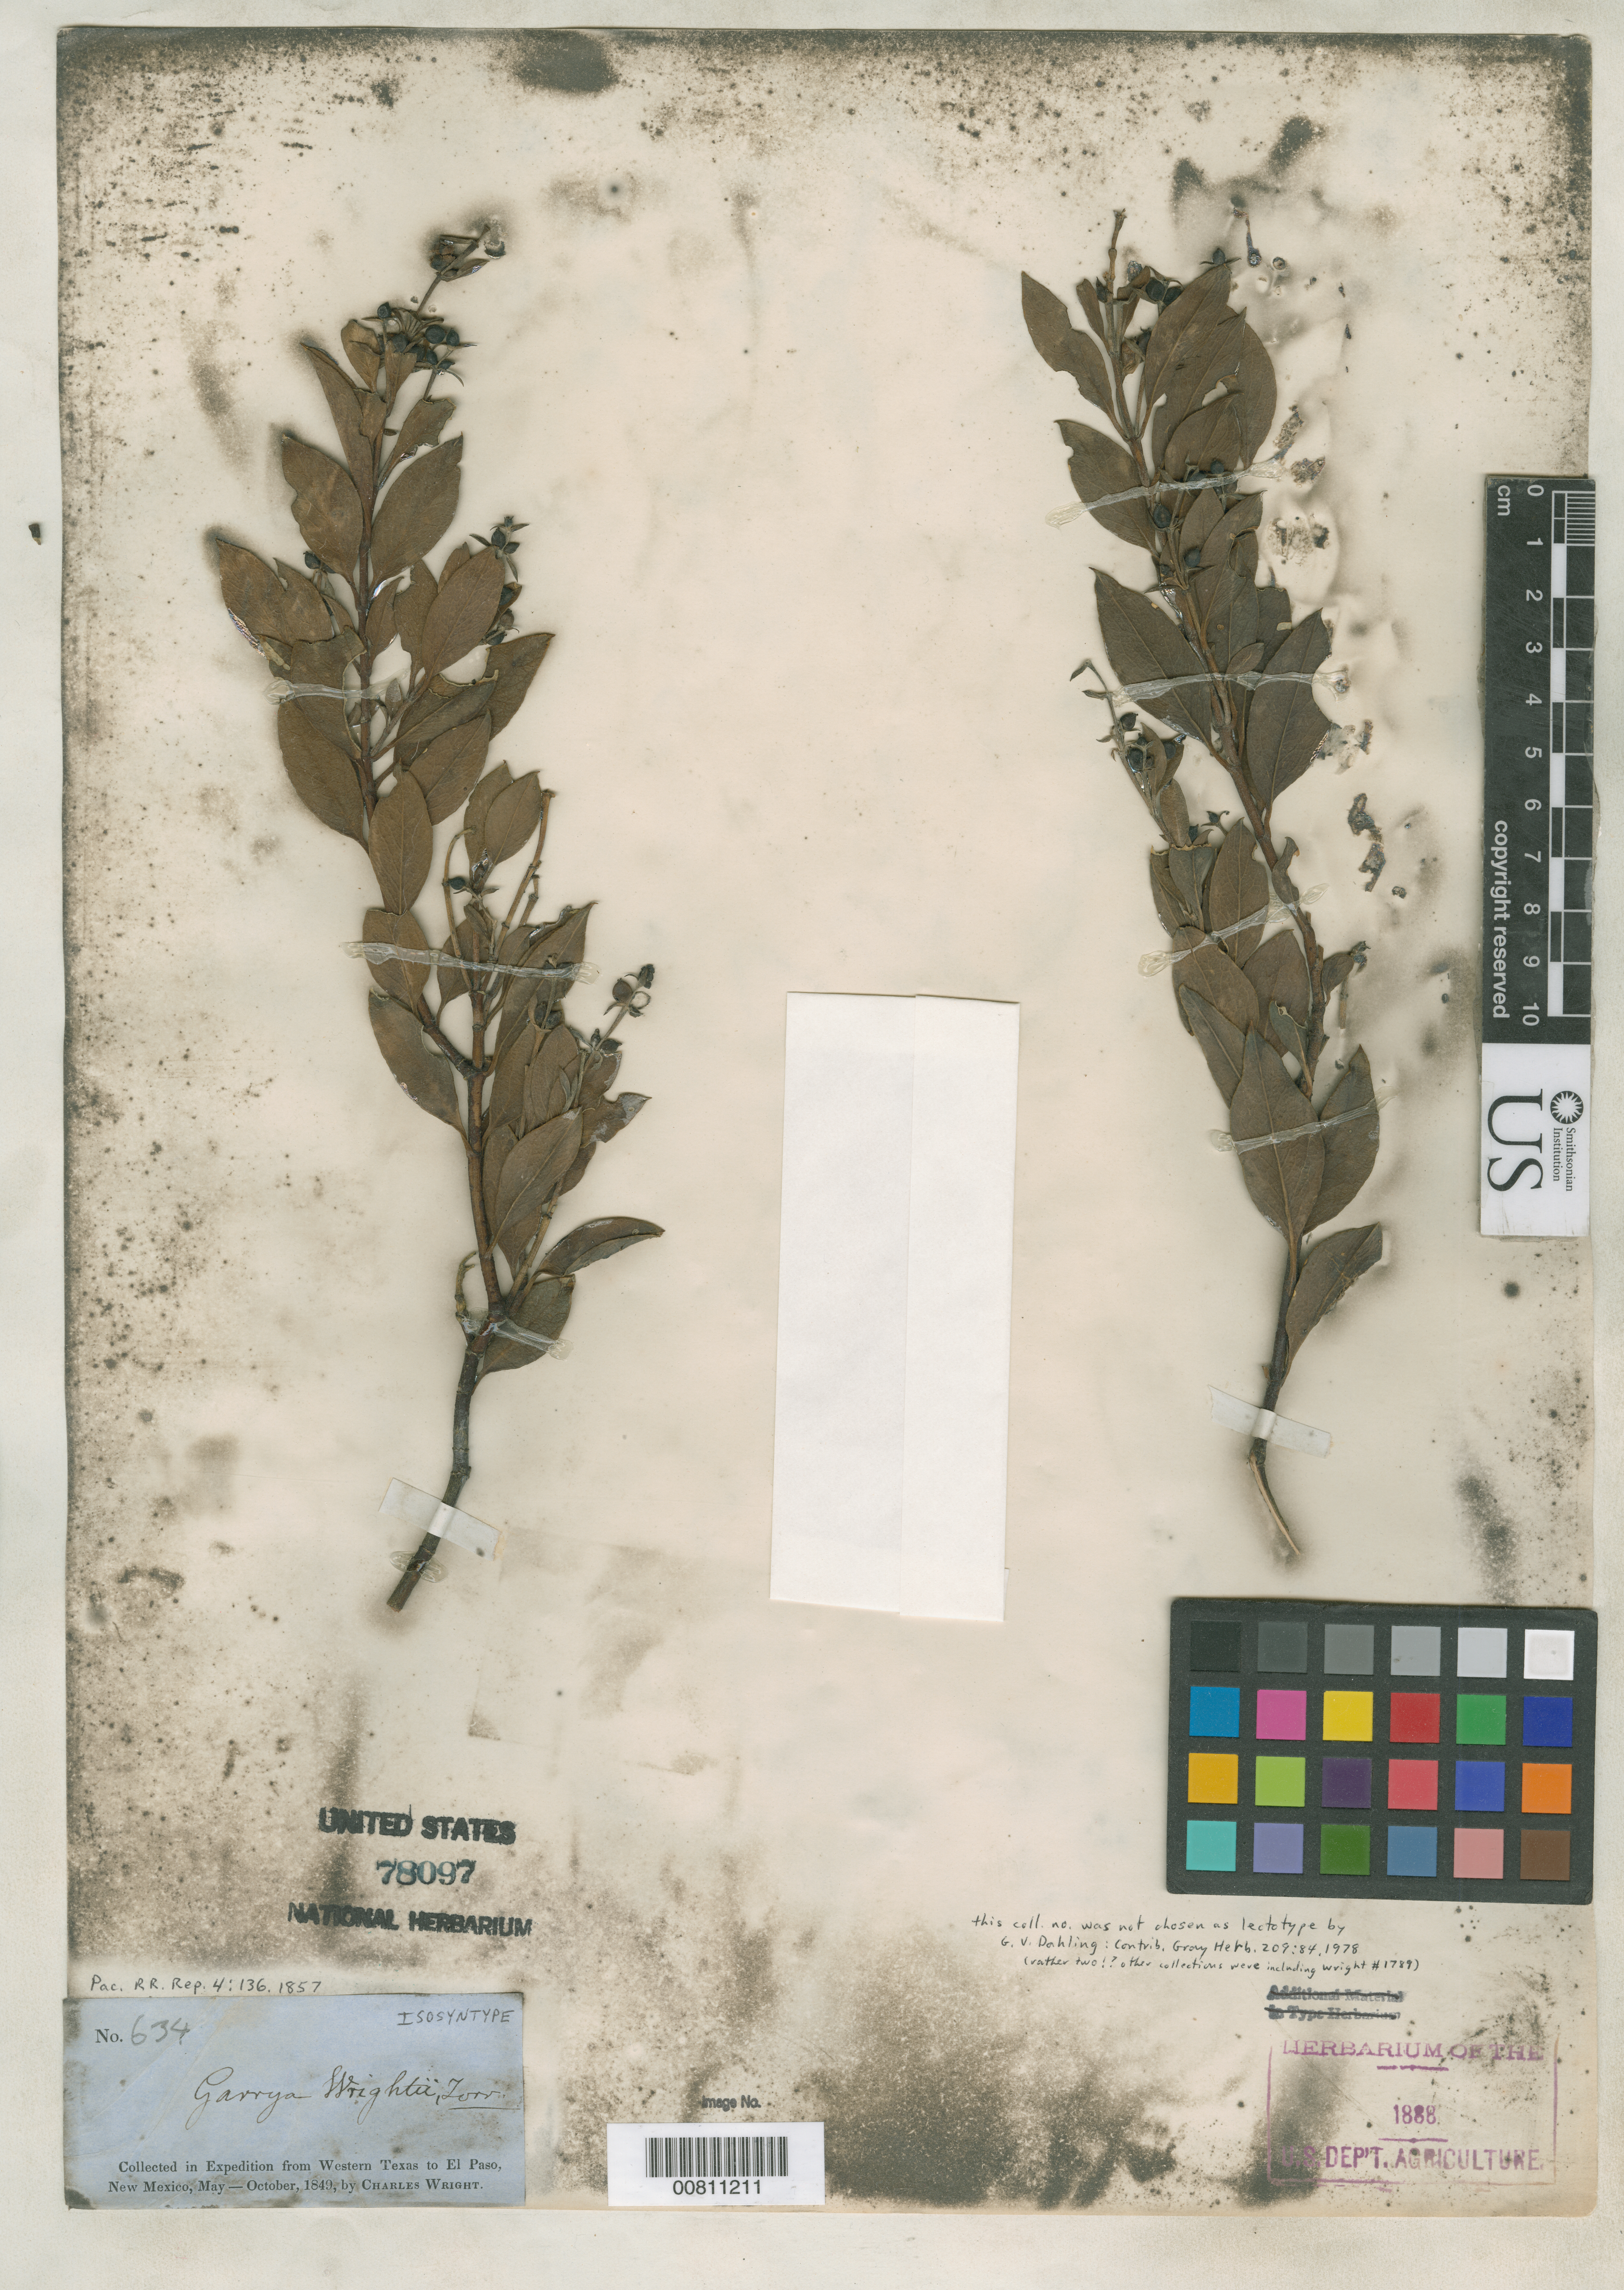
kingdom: Plantae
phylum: Tracheophyta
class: Magnoliopsida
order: Garryales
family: Garryaceae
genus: Garrya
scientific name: Garrya wrightii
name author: Torr.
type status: Isosyntype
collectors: C. Wright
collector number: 634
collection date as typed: May 1849 to -- Oct 1849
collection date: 1849-05/1849-10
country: United States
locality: Western Texas to El Paso, New Mexico.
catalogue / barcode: US 78097